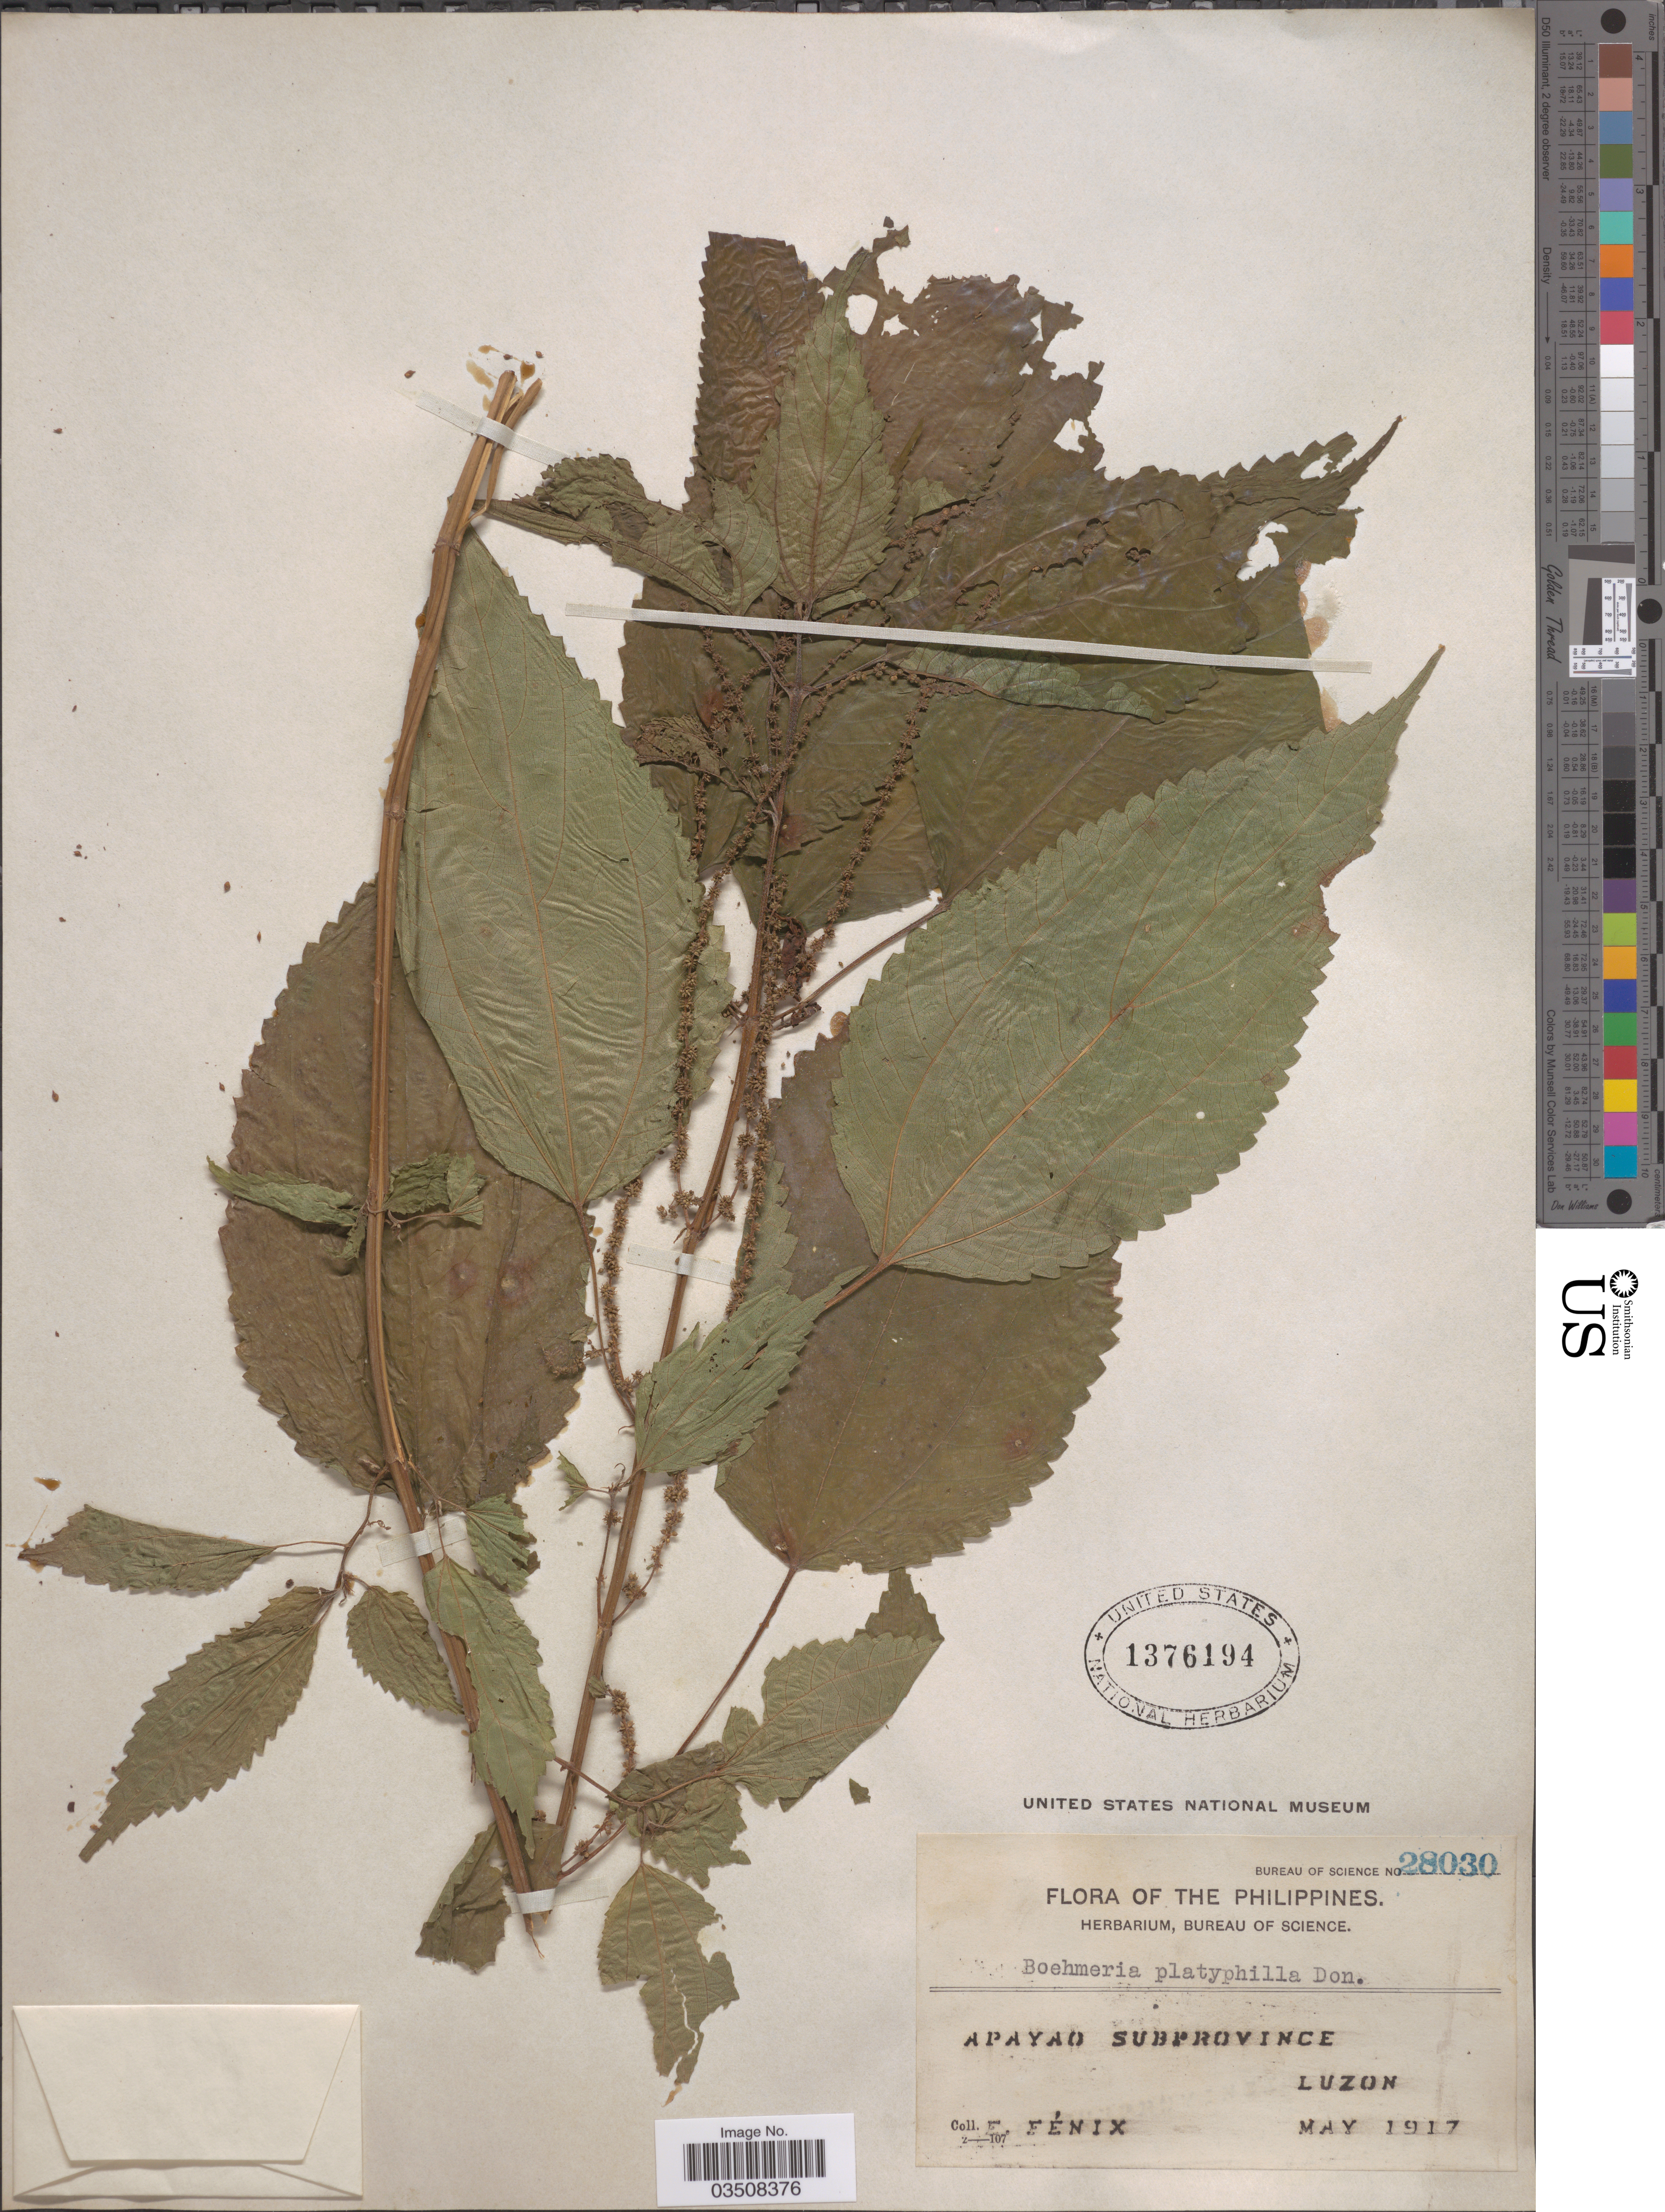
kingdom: Plantae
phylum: Tracheophyta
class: Magnoliopsida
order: Rosales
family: Urticaceae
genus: Boehmeria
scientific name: Boehmeria platyphylla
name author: G. Don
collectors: E. Fénix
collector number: Bureau of Science 28030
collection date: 1917-05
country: Philippines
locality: Apayao Subprovince, Luzon.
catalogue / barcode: US 1376194